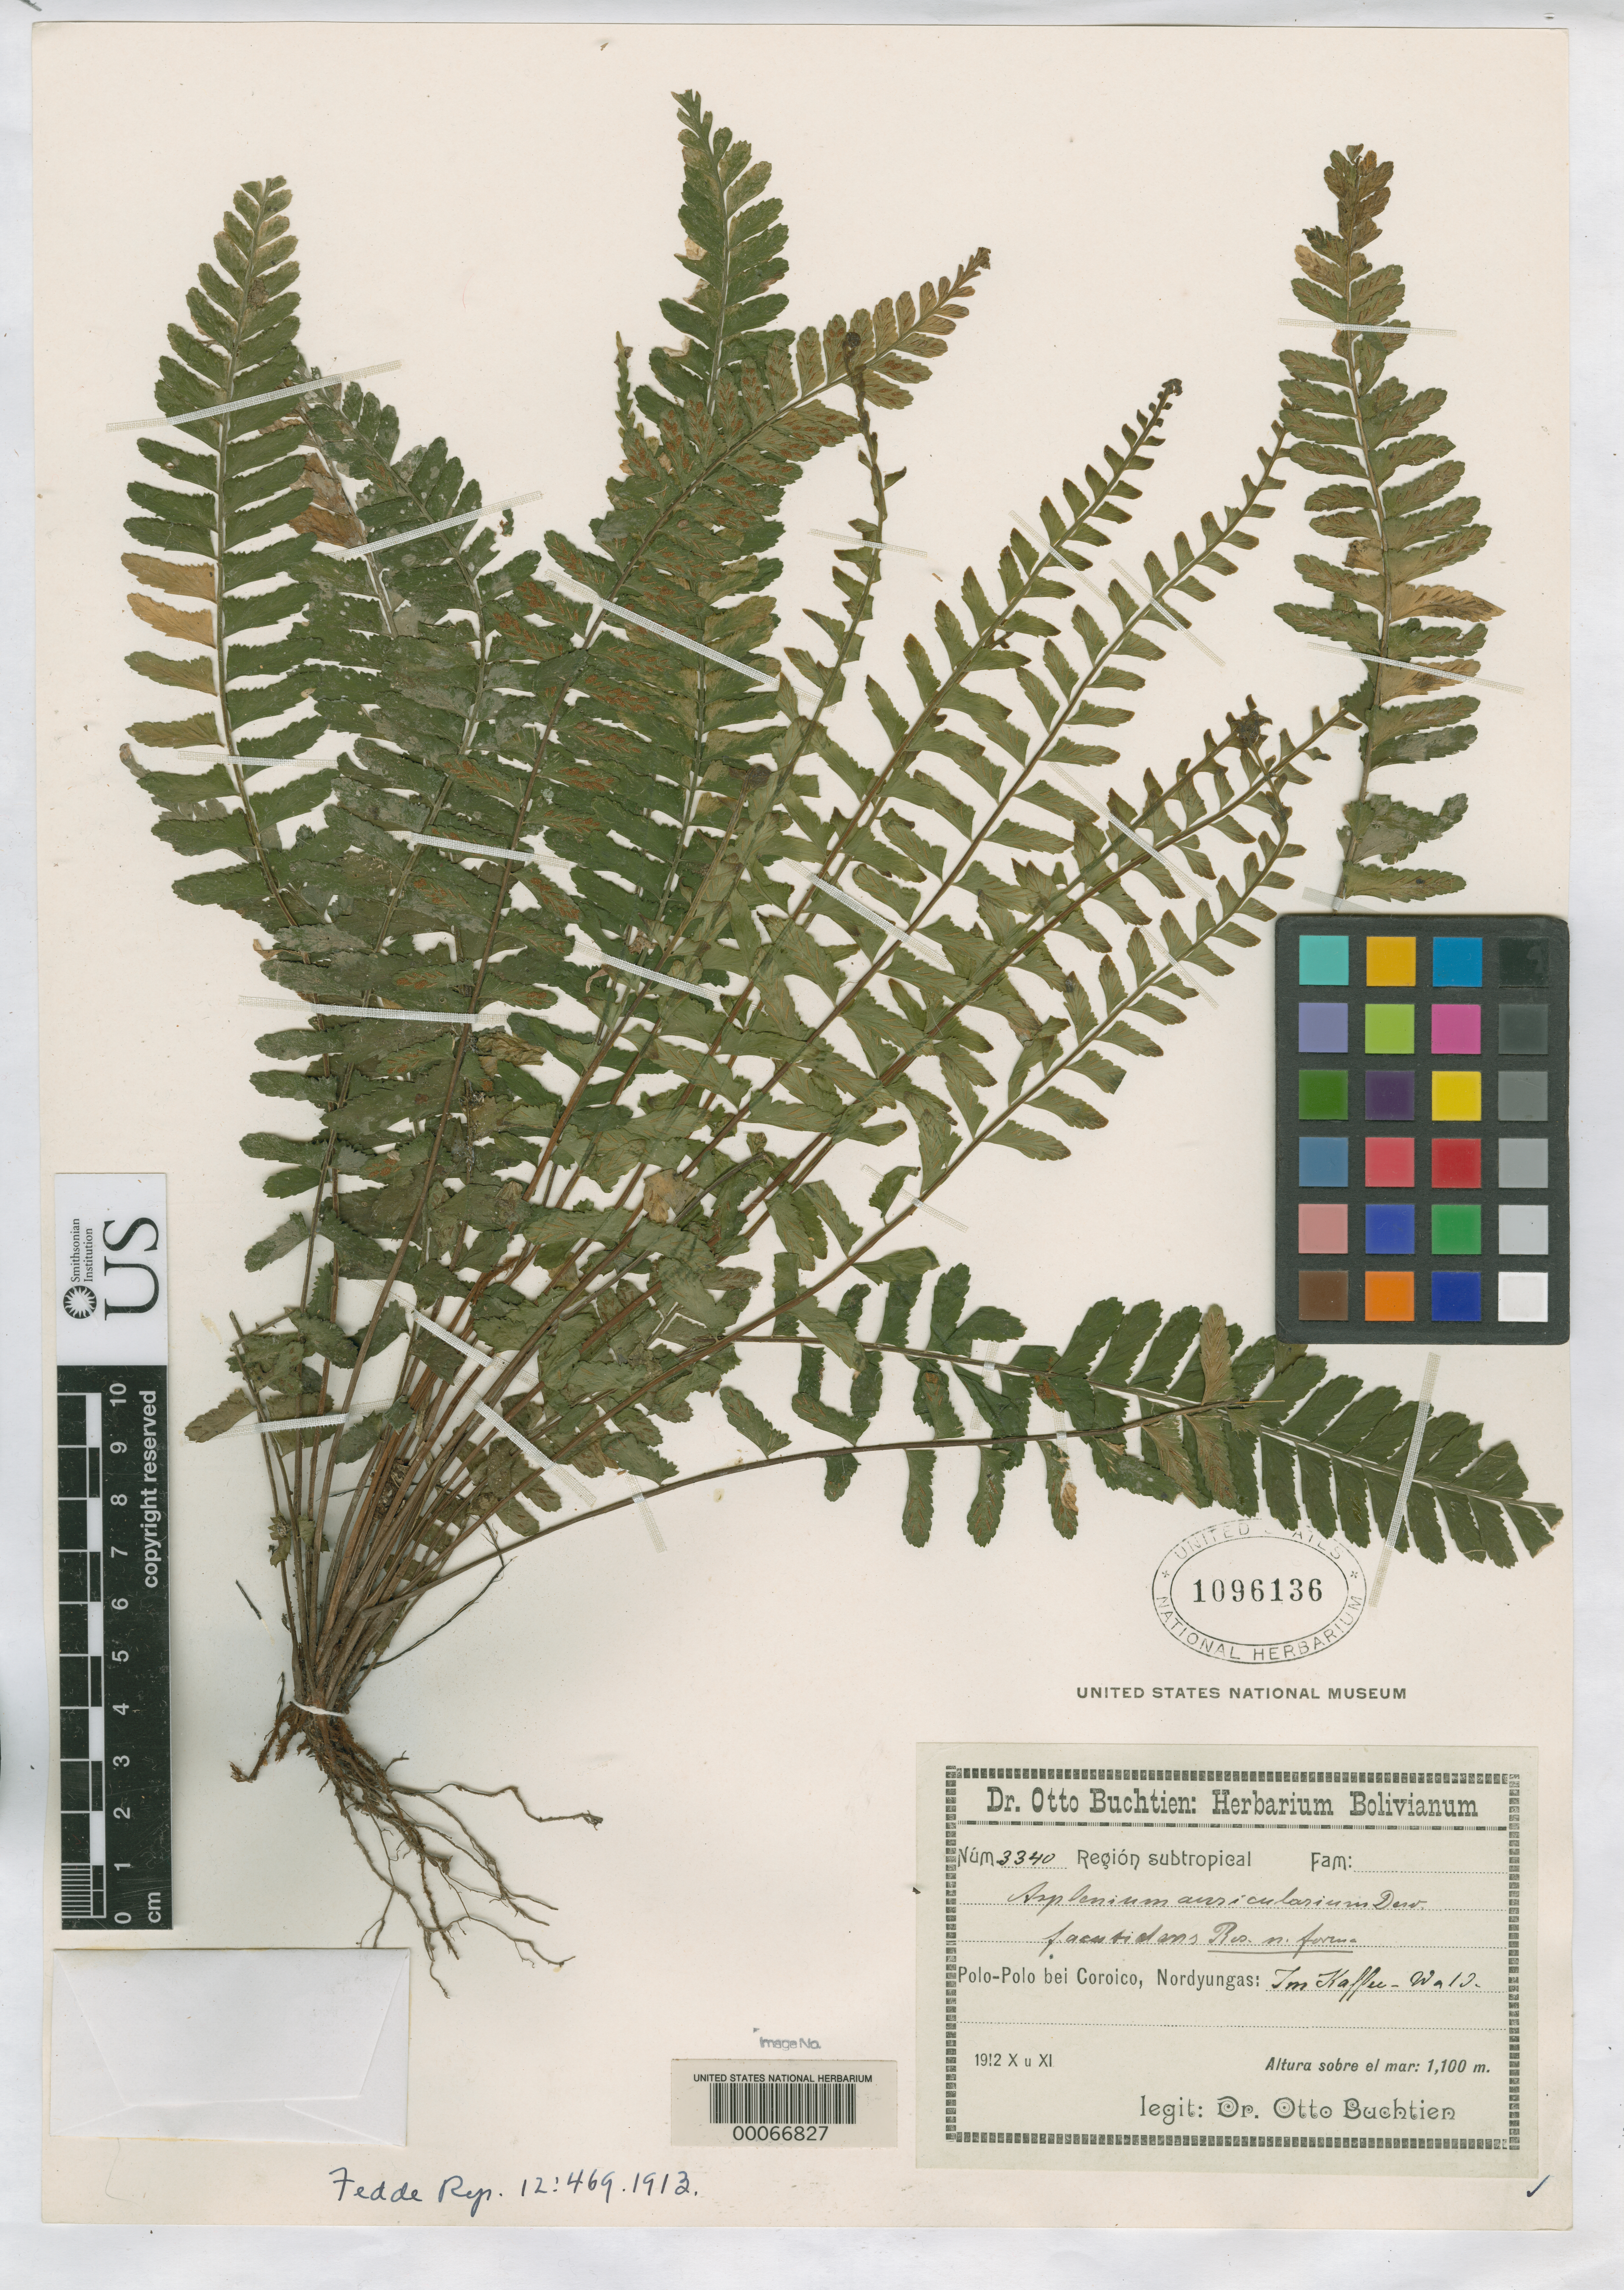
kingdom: Plantae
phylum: Tracheophyta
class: Polypodiopsida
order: Polypodiales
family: Aspleniaceae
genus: Asplenium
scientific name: Asplenium auricularium f. acutidens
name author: Rosenst.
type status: Isotype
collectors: O. Buchtien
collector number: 3340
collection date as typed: Oct 1912 to -- Nov 1912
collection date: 1912-10/1912-11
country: Bolivia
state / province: La Paz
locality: Polo-Polo prope Coroico.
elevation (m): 900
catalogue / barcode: US 1096136